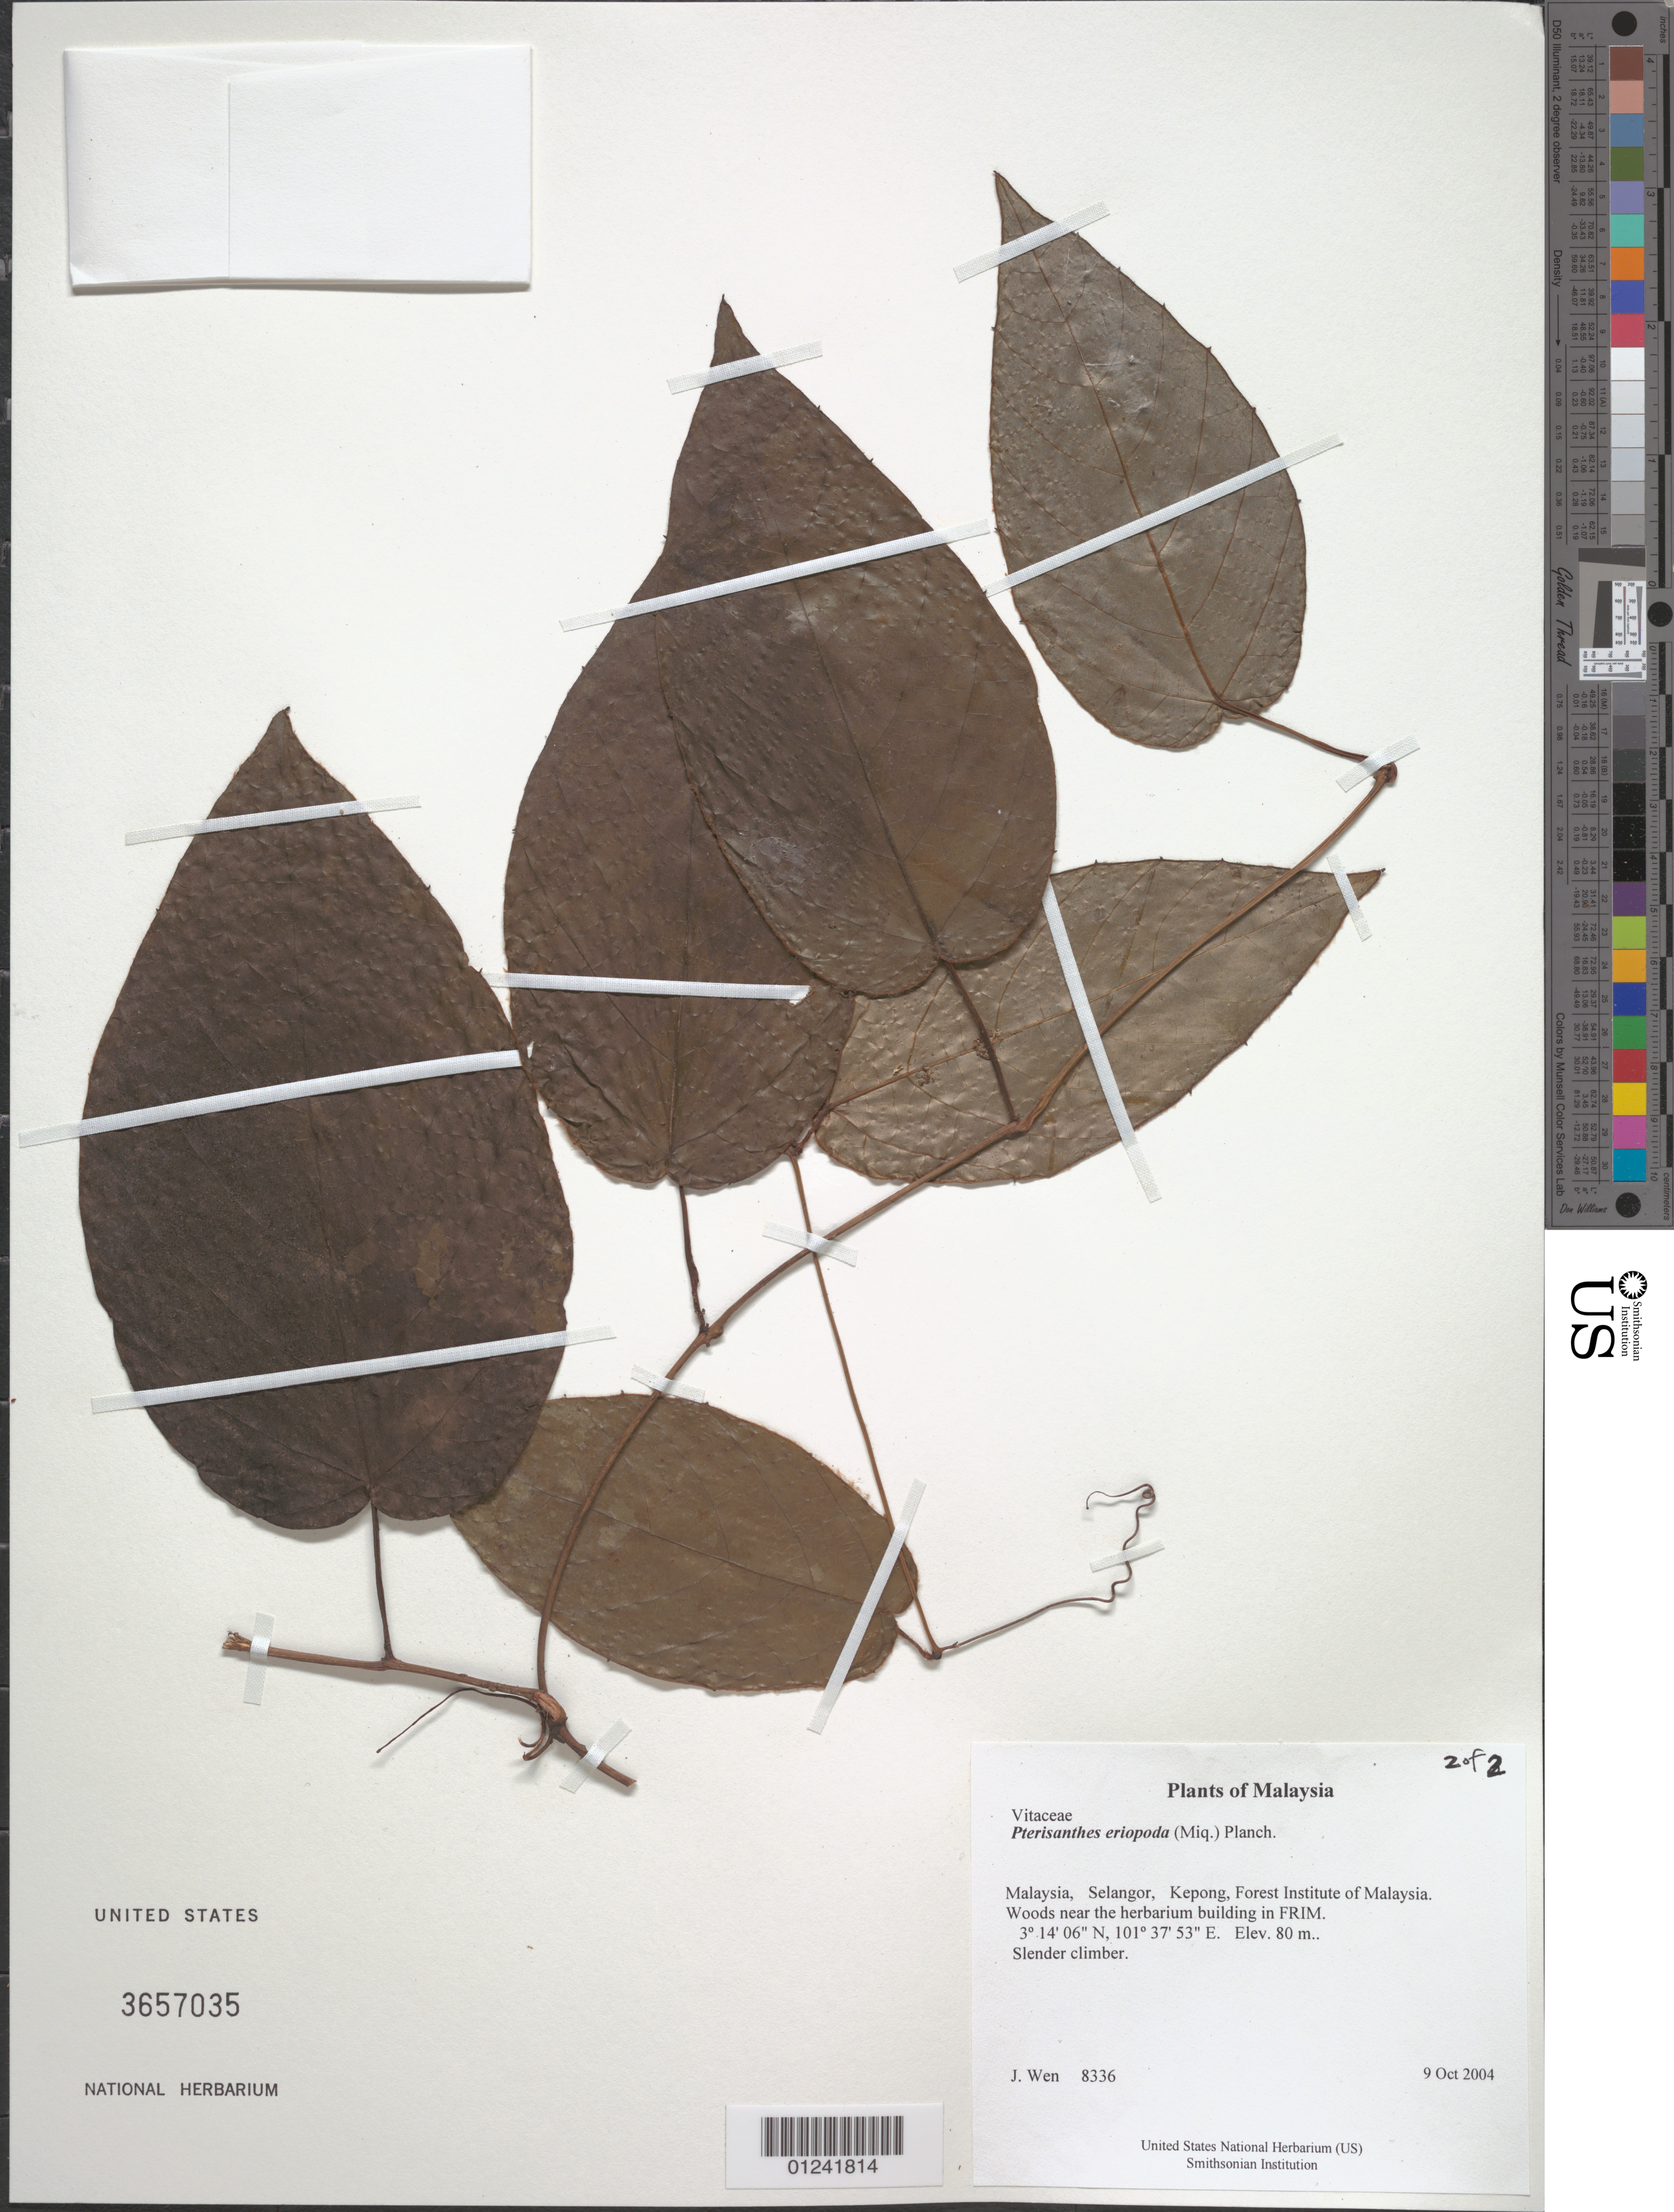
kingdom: Plantae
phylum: Tracheophyta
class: Magnoliopsida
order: Vitales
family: Vitaceae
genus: Pterisanthes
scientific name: Pterisanthes eriopoda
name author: (Miq.) Planch.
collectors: J. Wen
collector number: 8336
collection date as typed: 9 Oct 2004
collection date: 2004-10-09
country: Malaysia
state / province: Selangor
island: Luzon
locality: Kepong, Forest Institute of Malaysia. Woods near the herbarium building in FRIM.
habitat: In evergreen forests.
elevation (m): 80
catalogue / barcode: US 3657035